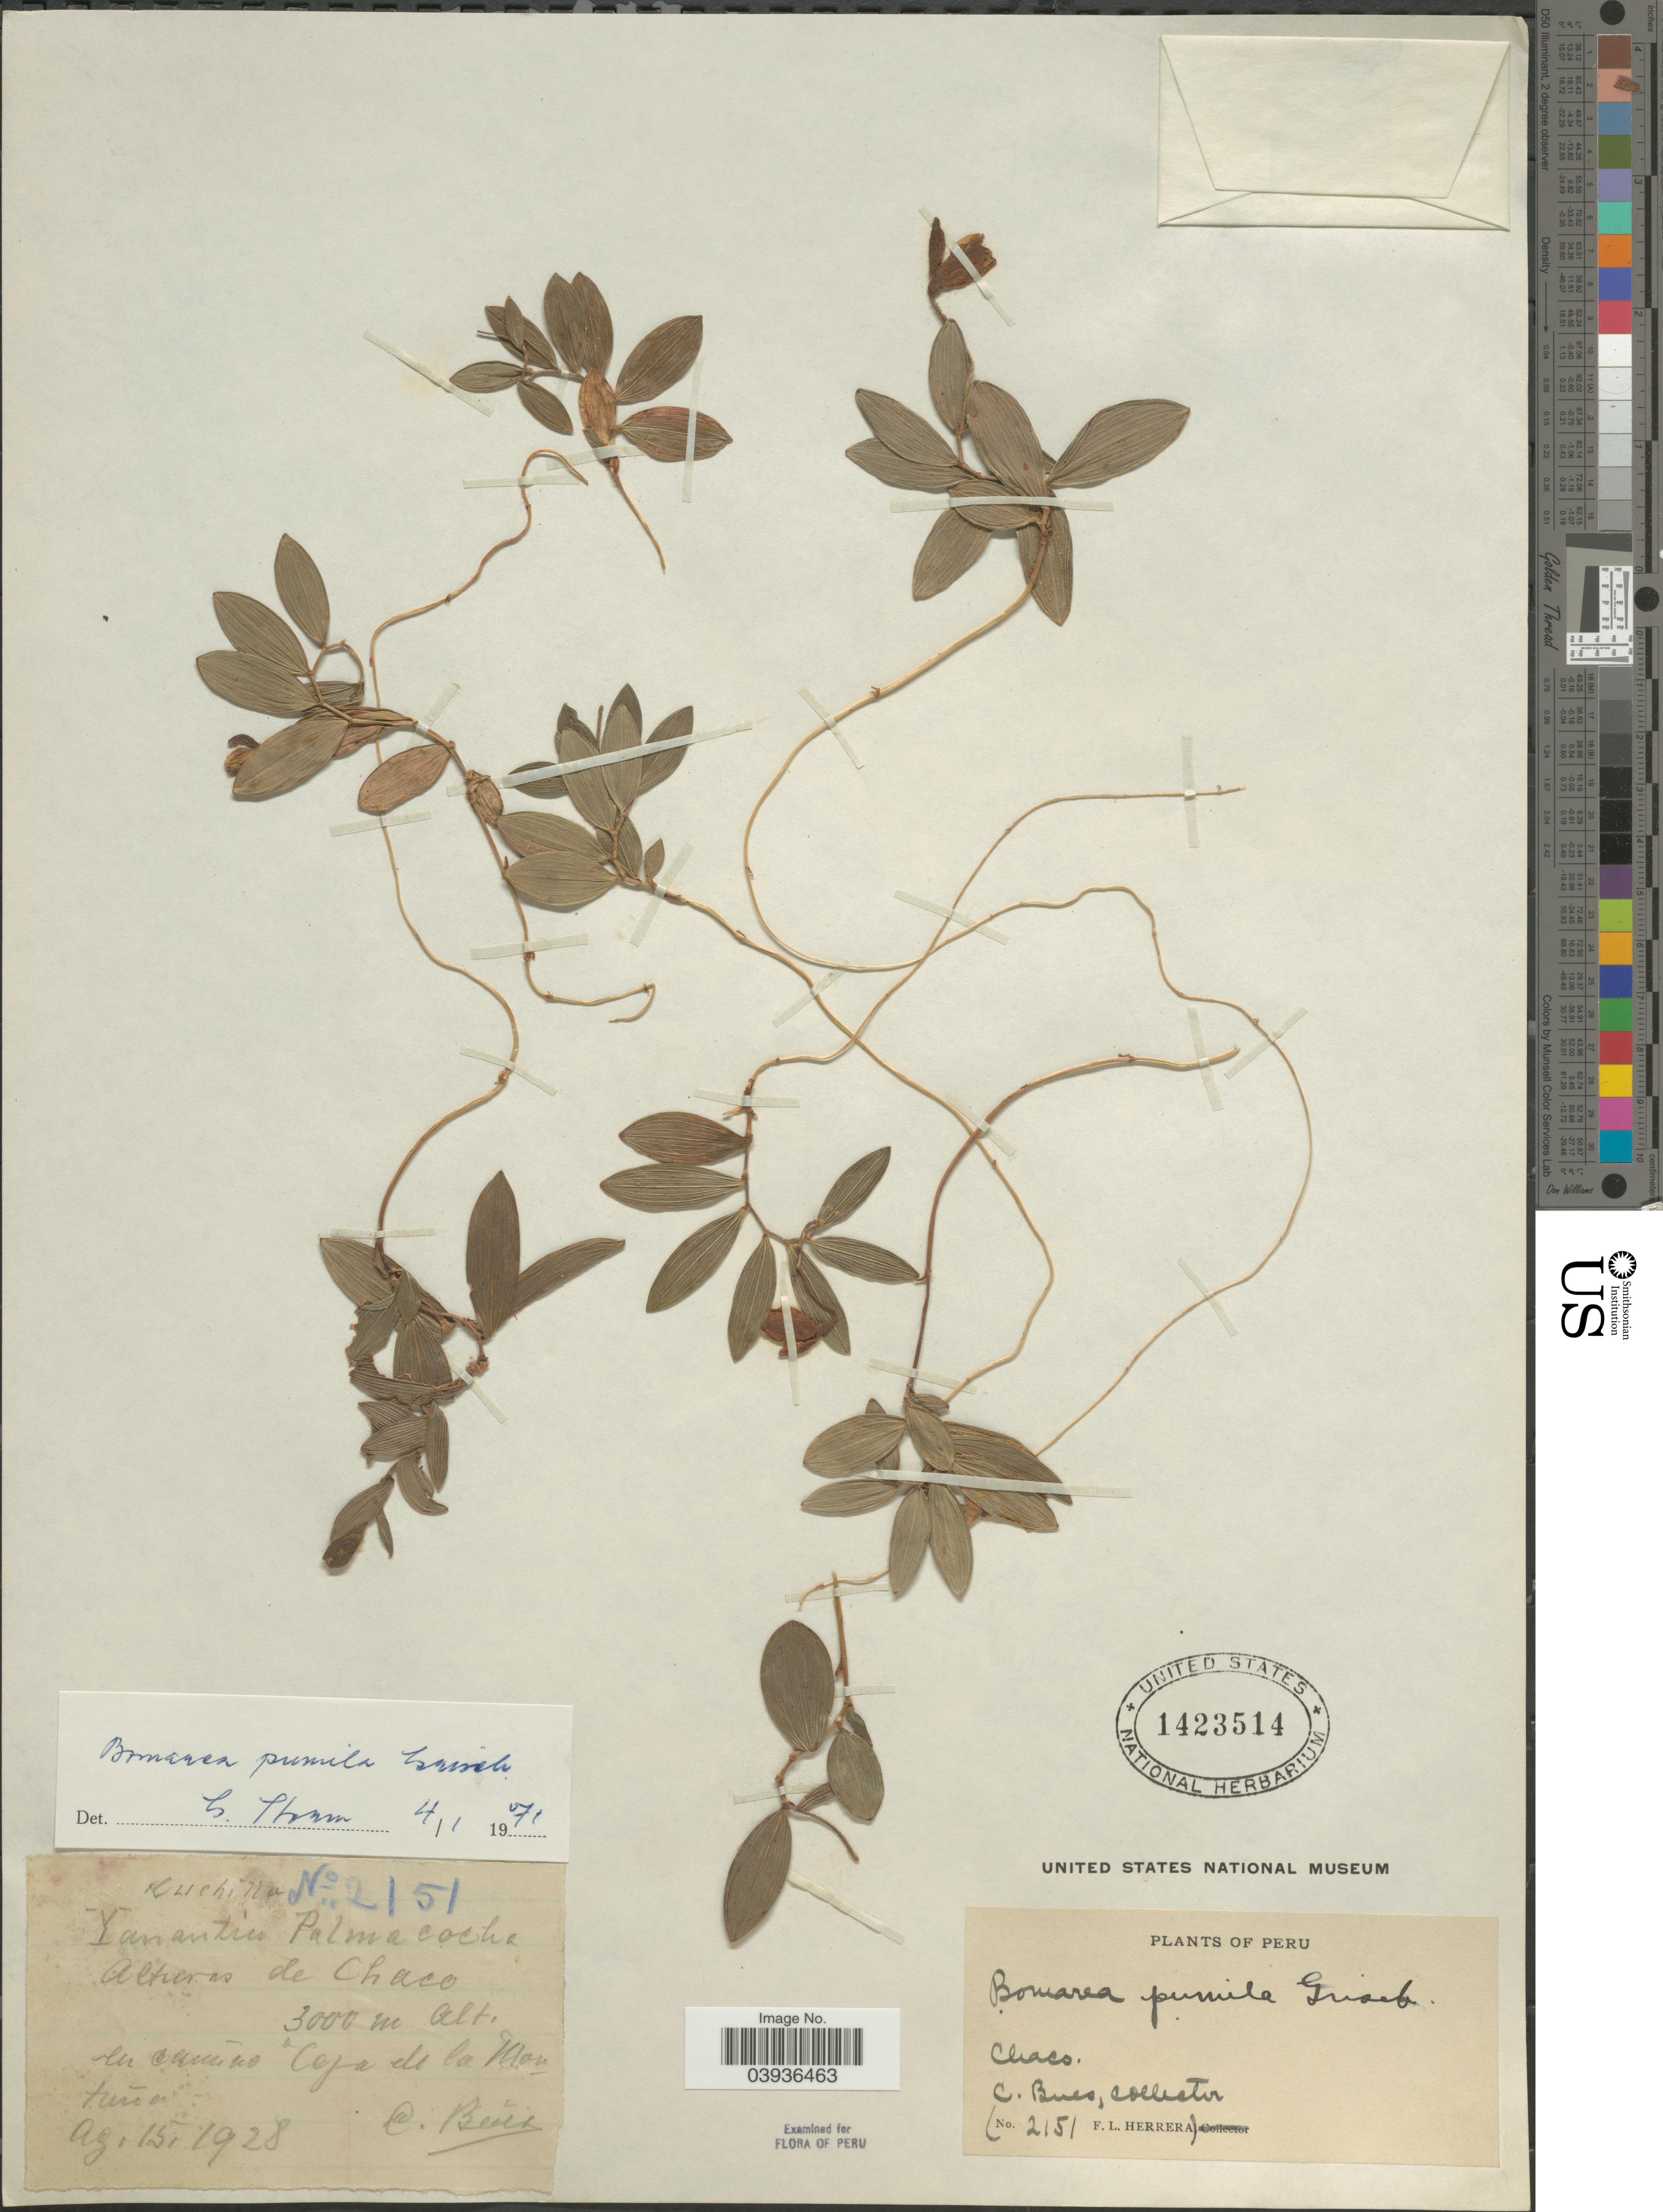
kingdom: Plantae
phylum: Tracheophyta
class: Liliopsida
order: Liliales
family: Alstroemeriaceae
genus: Bomarea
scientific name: Bomarea pumila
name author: Griseb. ex Baker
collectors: C. Bues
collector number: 2151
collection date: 1928-08-15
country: Peru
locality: Alturas de Chaco. En camino Ceja de la Montuña.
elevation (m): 3000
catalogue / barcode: US 1423514